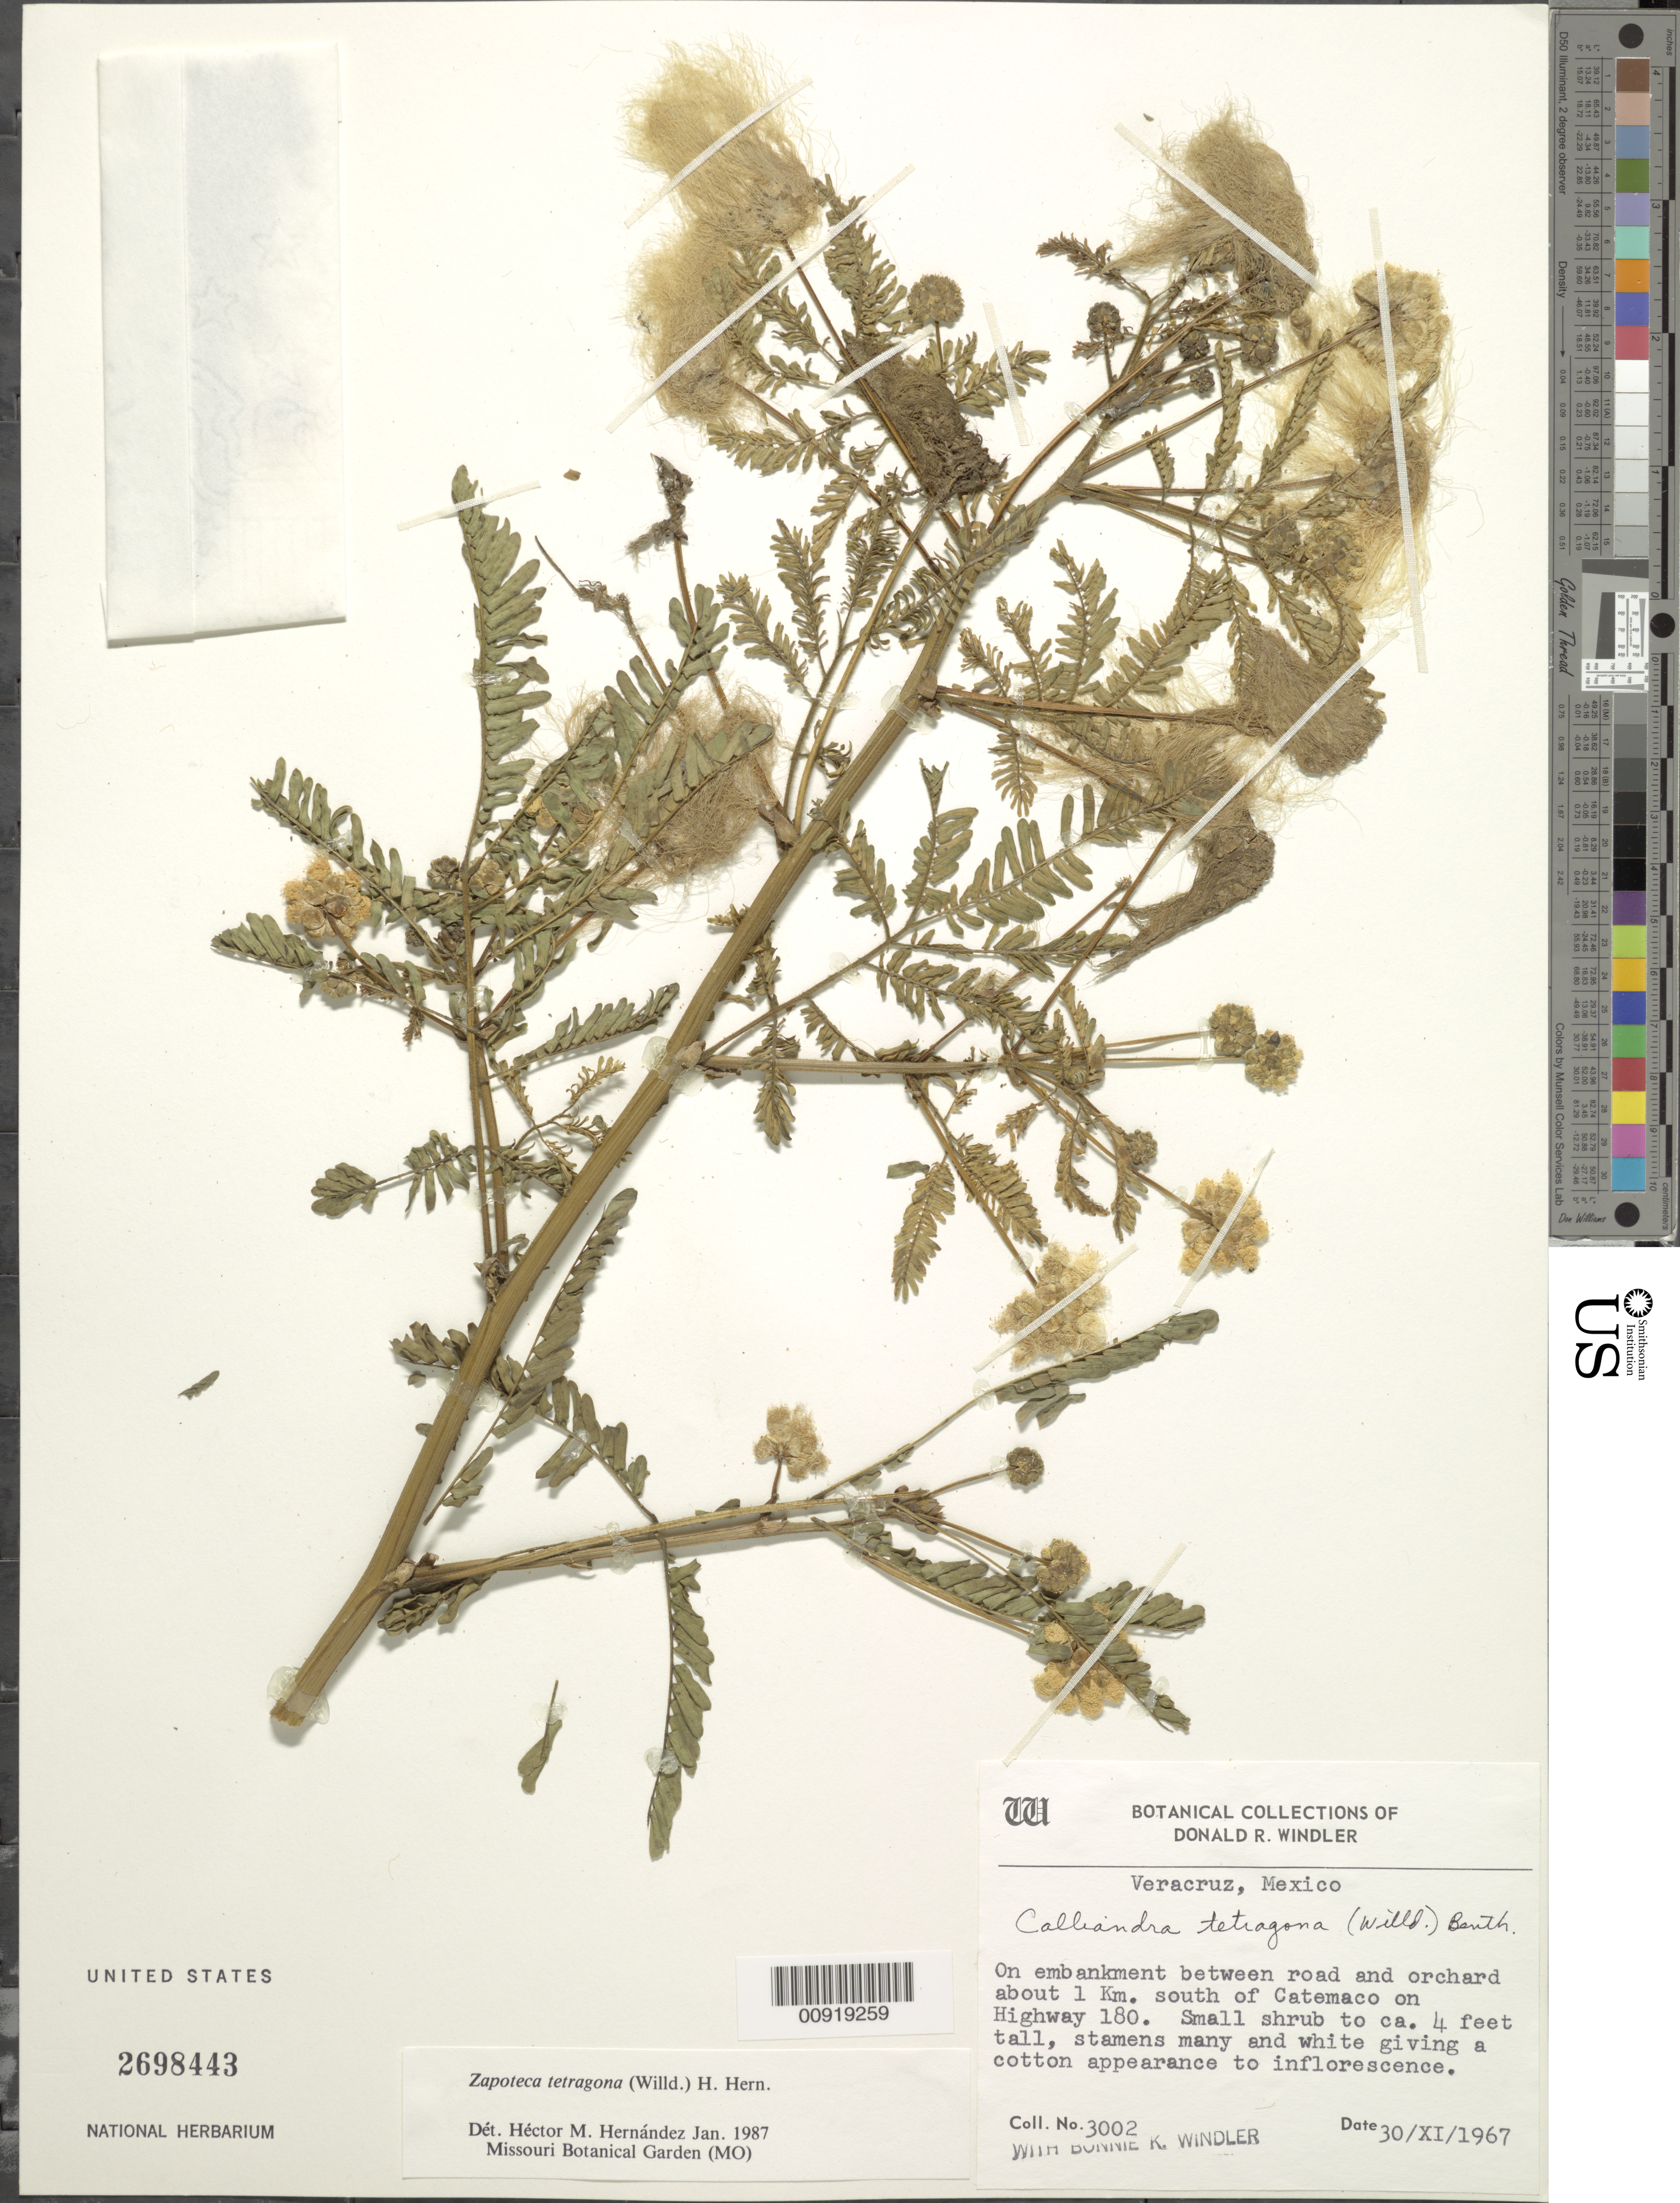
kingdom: Plantae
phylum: Tracheophyta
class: Magnoliopsida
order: Fabales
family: Fabaceae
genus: Zapoteca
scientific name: Zapoteca tetragona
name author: (Willd.) H.M. Hern.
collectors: D. R. Windler & Windler, B. K.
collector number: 3002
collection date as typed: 30 Nov 1967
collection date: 1967-11-30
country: Mexico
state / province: Veracruz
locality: On embankment between road and orchard about 1 km. south of Catemaco on Highway 180.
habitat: On embankment.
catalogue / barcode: US 2698443